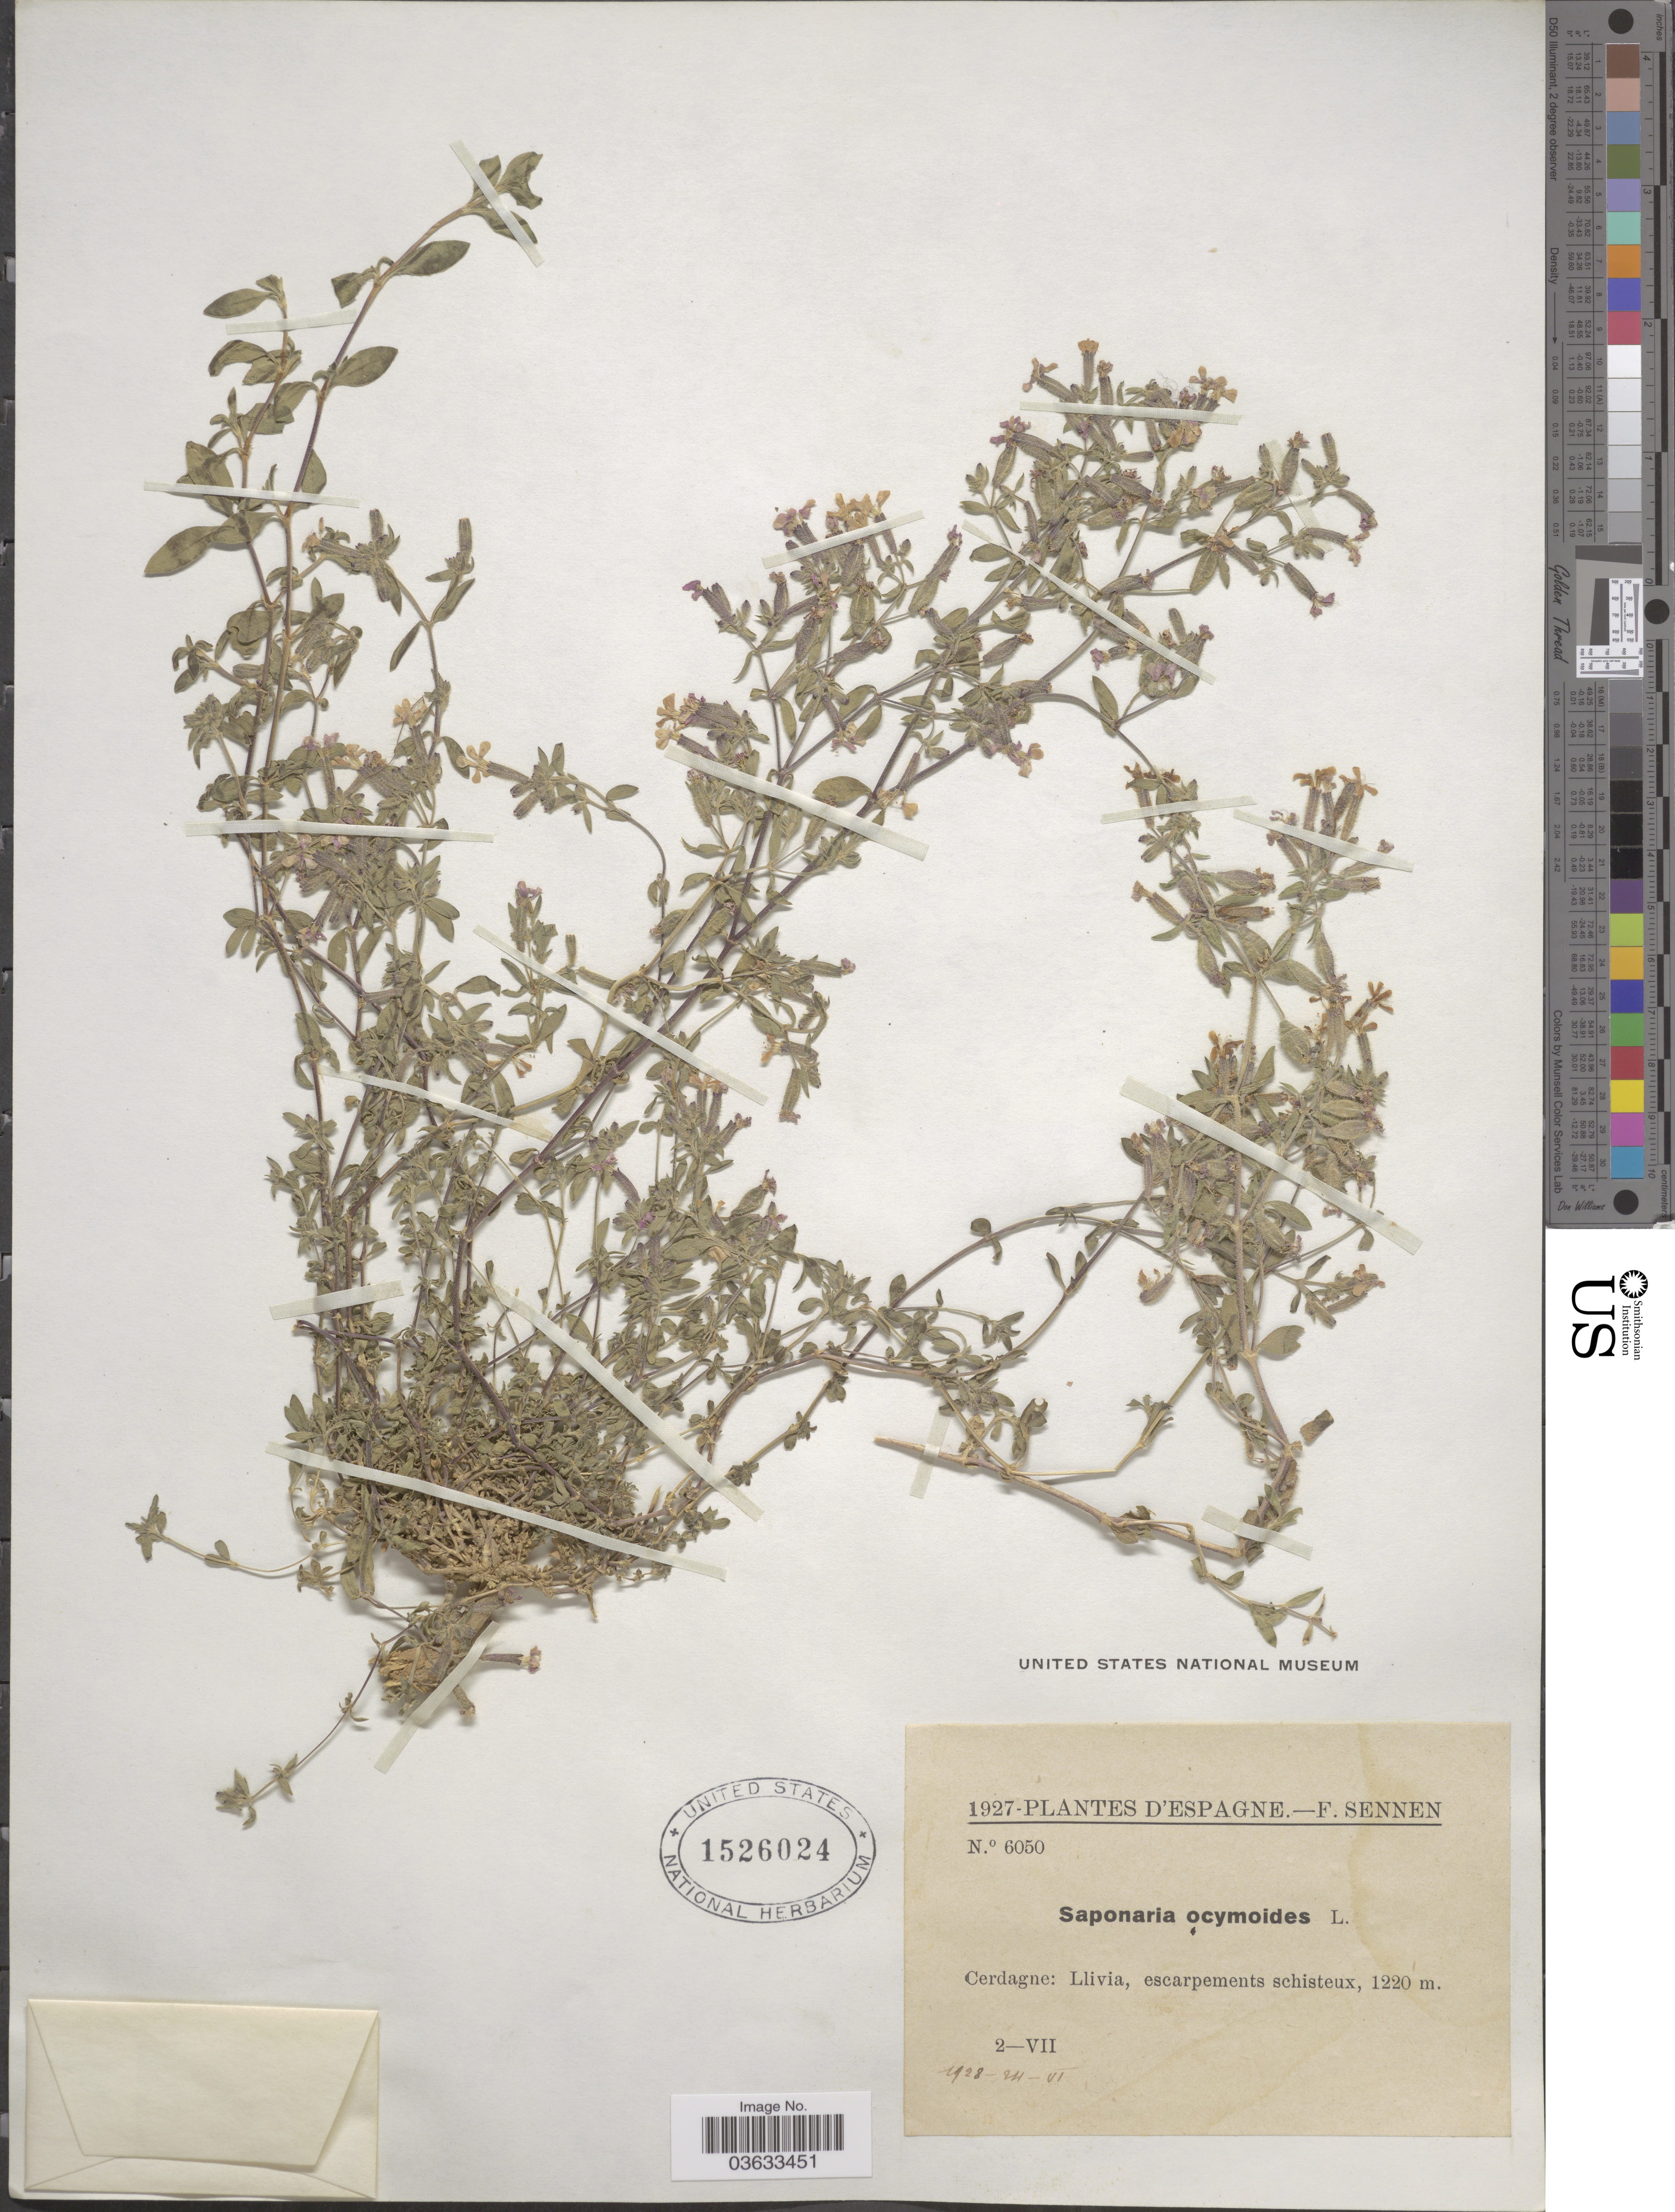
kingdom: Plantae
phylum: Tracheophyta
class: Magnoliopsida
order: Caryophyllales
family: Caryophyllaceae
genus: Saponaria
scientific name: Saponaria ocymoides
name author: L.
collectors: E. Sennen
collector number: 6050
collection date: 1927-07-02/1928-06-24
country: Spain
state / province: Islas Baleares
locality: Espagne. Cerdagne: Llivia, escarpements schisteux.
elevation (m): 1220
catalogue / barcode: US 1526024